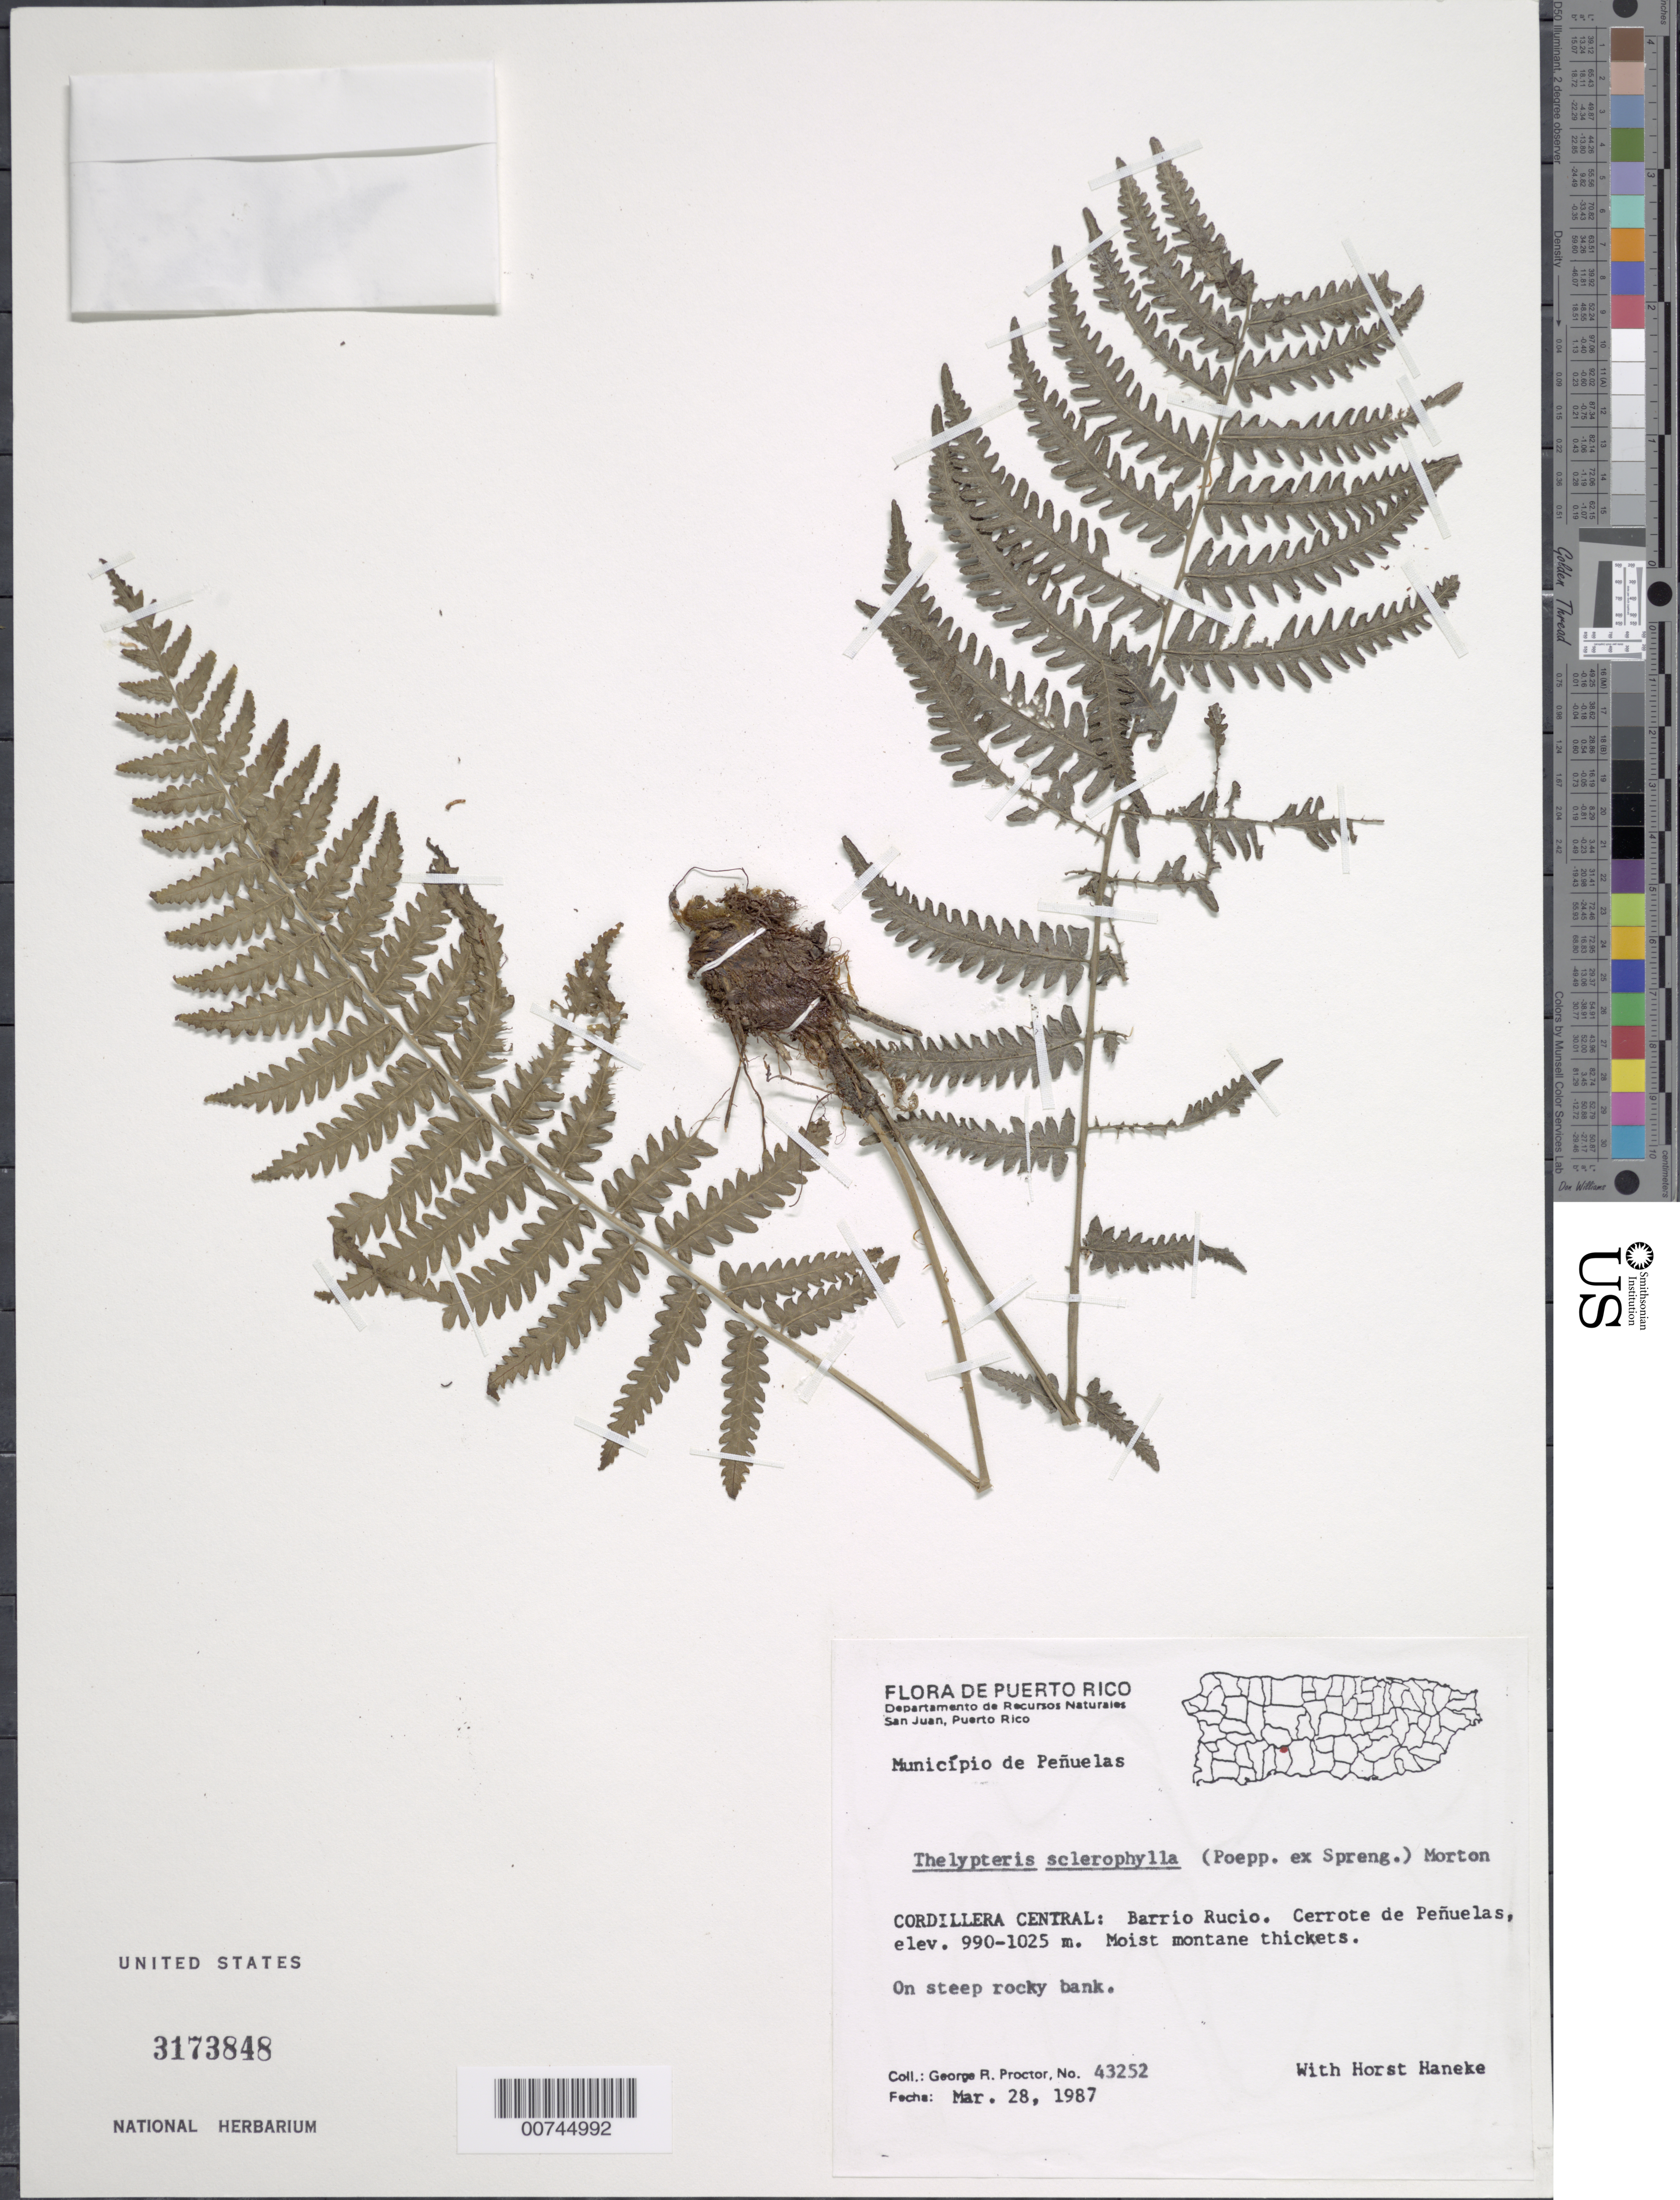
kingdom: Plantae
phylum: Tracheophyta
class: Polypodiopsida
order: Polypodiales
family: Thelypteridaceae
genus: Goniopteris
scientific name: Goniopteris sclerophylla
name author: (Poepp.) C.V. Morton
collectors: G. R. Proctor & H. Haneke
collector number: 43252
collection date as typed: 28 Mar 1987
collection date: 1987-03-28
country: Puerto Rico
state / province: Peñuelas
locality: Cordillera Central: Barrio Rucio. Cerrote de Peñuelas, moist montane thickets. Municipio de Peñuelas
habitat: On steep rocky bank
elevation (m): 990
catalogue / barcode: US 3173848